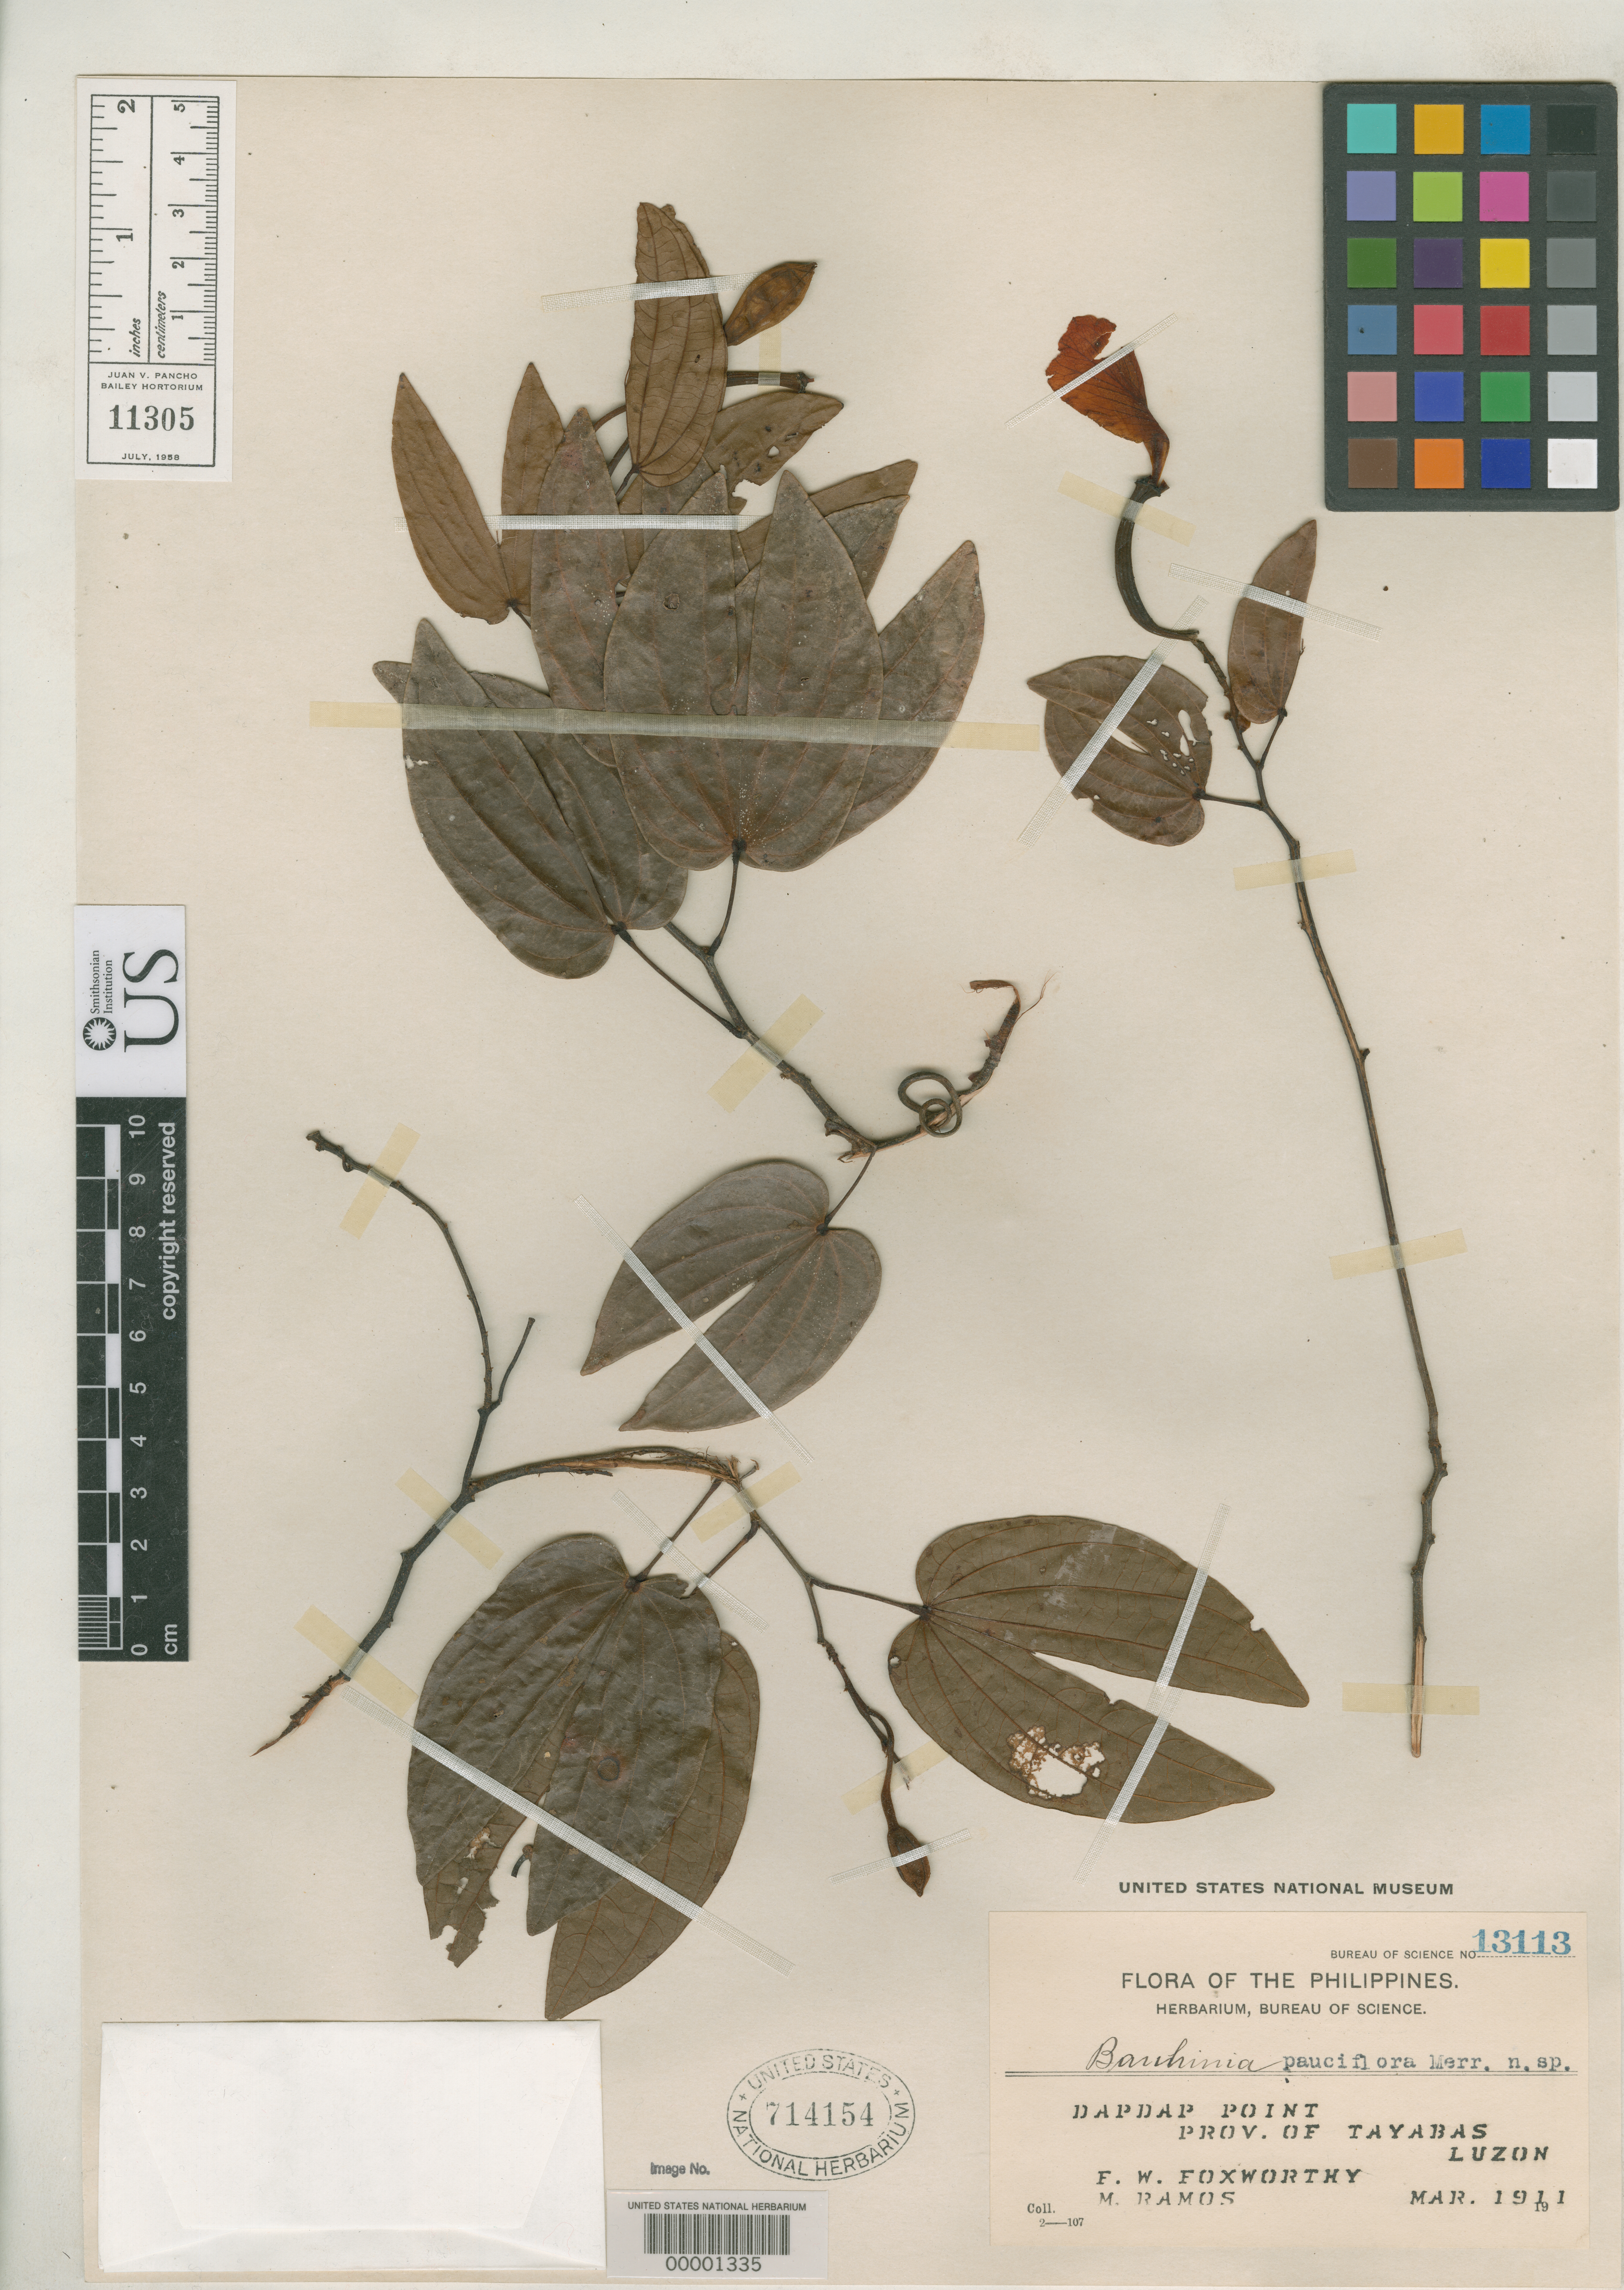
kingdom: Plantae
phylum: Tracheophyta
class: Magnoliopsida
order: Fabales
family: Fabaceae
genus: Bauhinia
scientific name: Bauhinia pauciflora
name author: Merr.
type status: Isotype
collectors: F. W. Foxworthy & M. Ramos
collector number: Bur. Sci. 13113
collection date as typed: Mar 1911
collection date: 1911-03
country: Philippines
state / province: Calabarzon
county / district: Quezon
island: Luzon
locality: Dap-Dap Point. Tayabas.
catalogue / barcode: US 714154